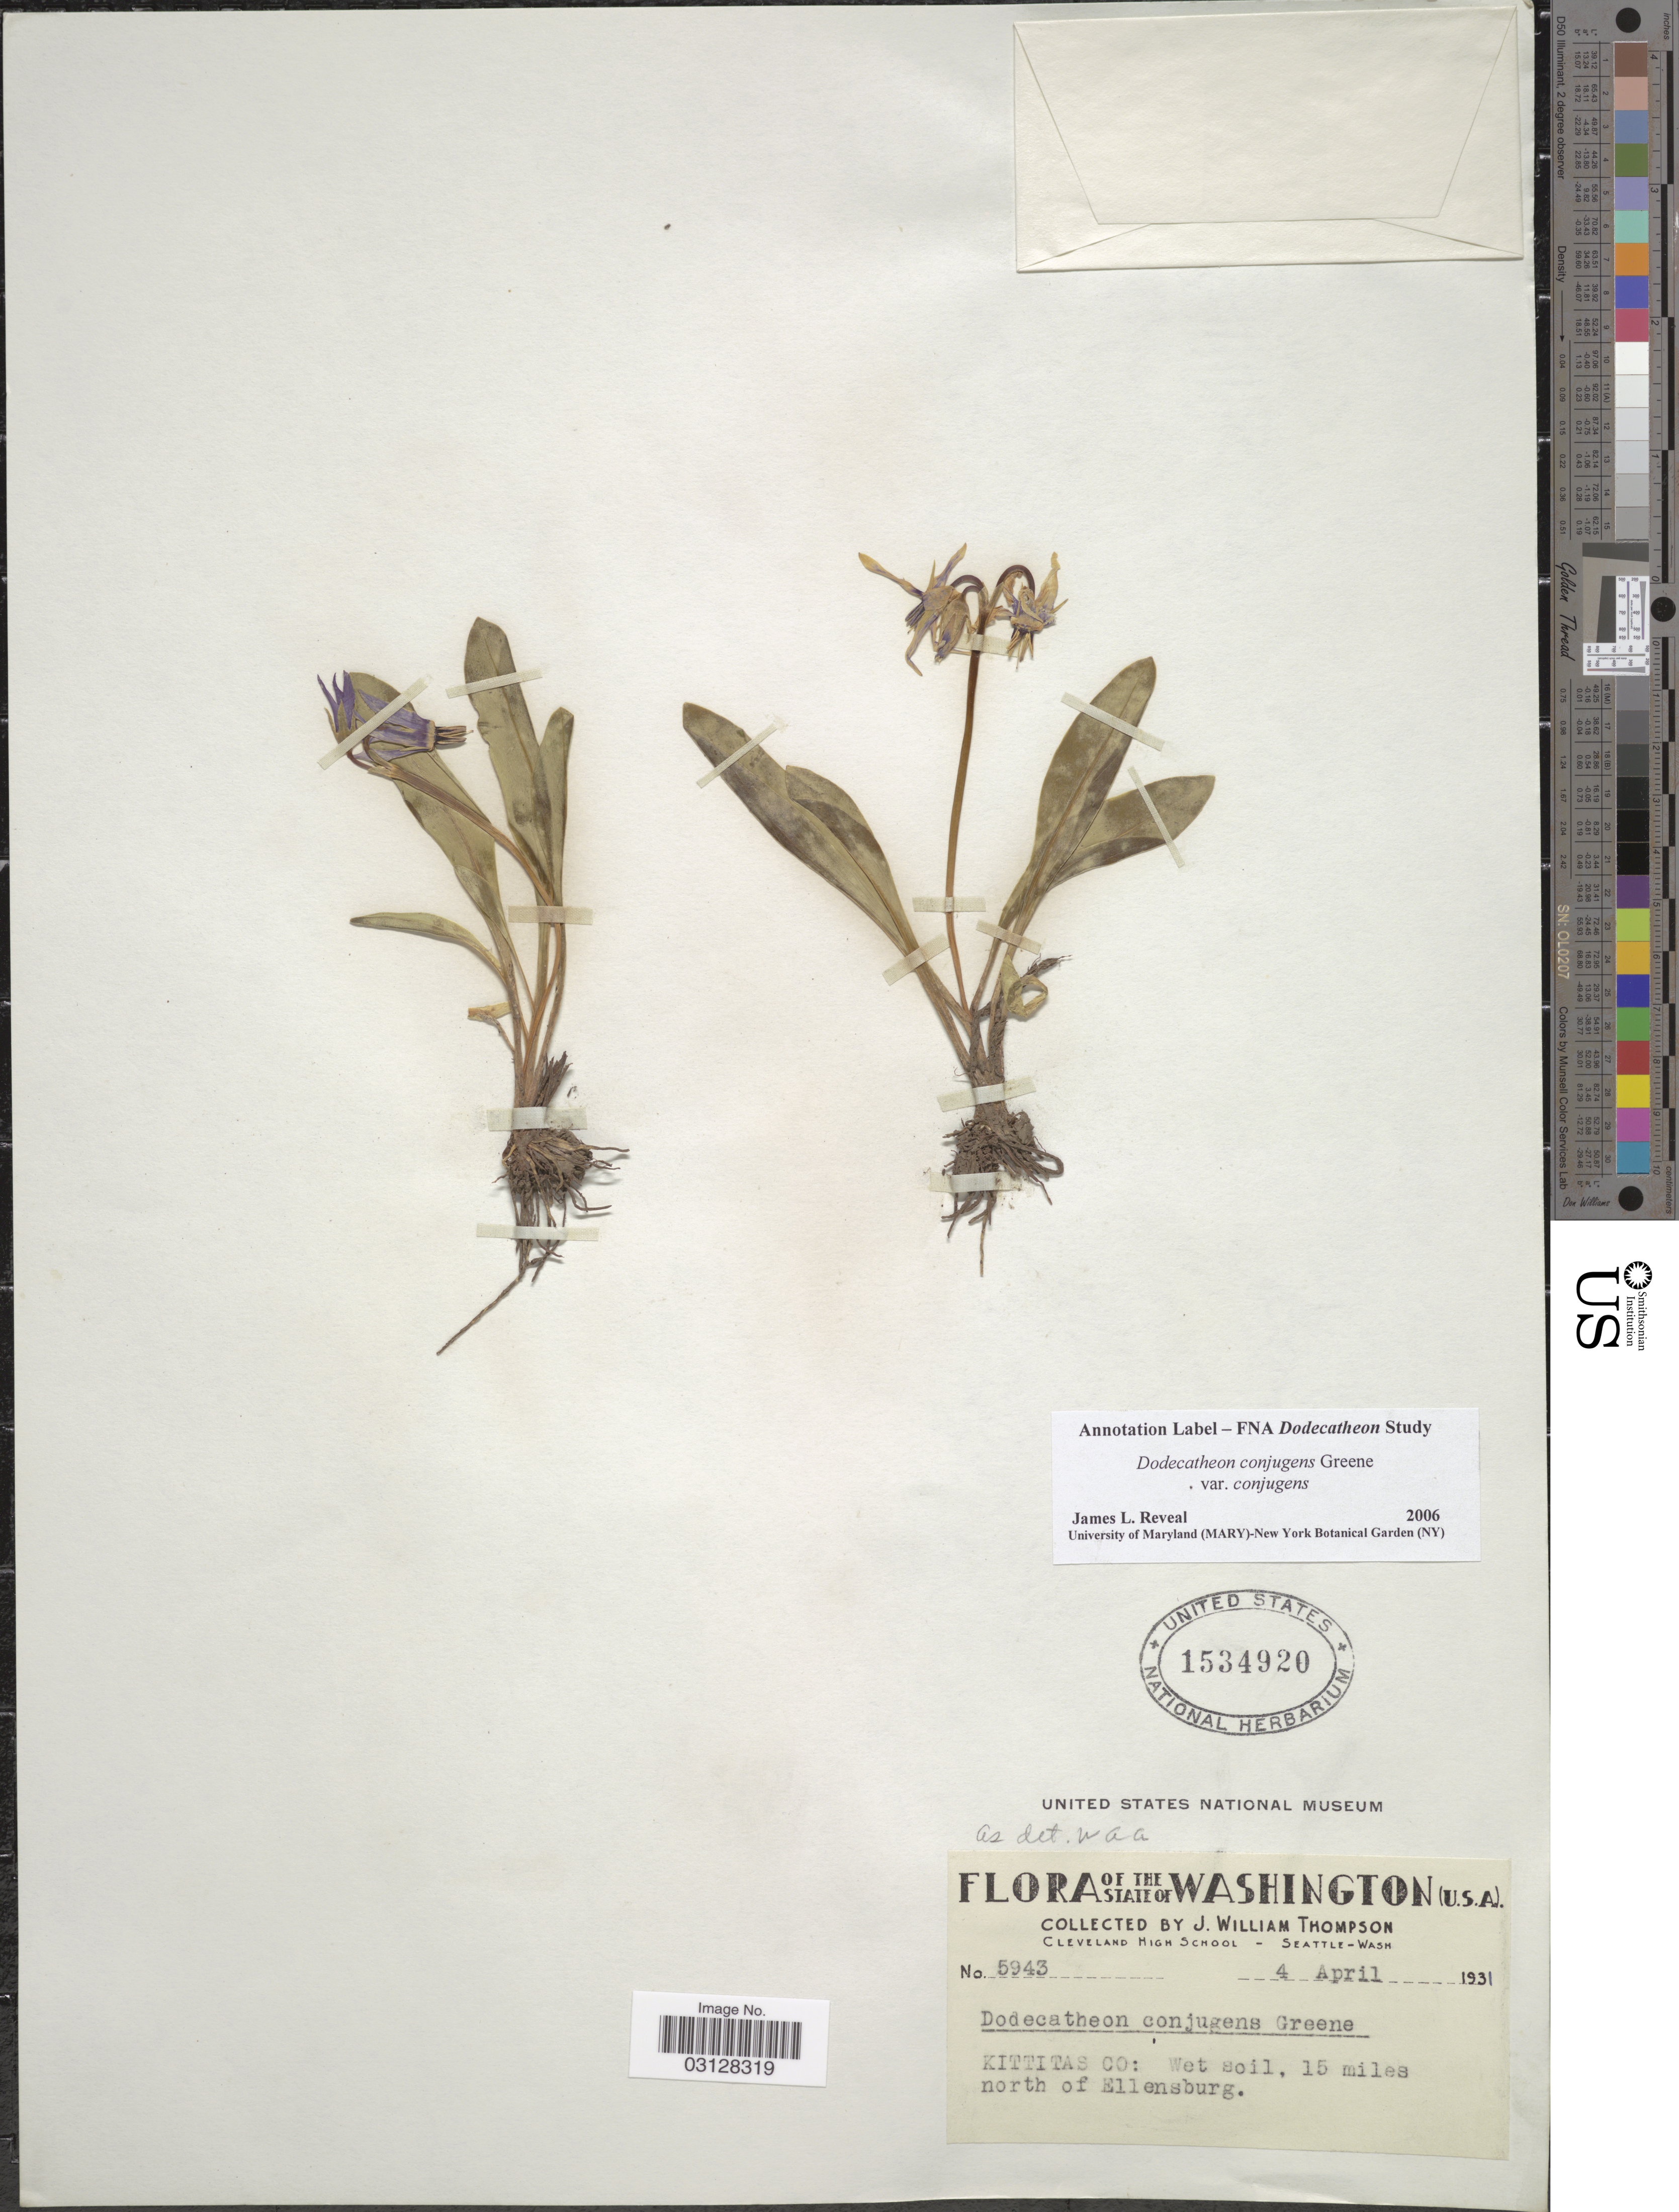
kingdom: Plantae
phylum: Tracheophyta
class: Magnoliopsida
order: Ericales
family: Primulaceae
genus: Dodecatheon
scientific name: Dodecatheon conjugens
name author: Greene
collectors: J. W. Thompson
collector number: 5943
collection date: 1931-04-04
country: United States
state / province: Washington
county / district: Kittitas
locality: Kittitas Co: Wet soil, 15 miles north of Ellensburg.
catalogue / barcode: US 1534920